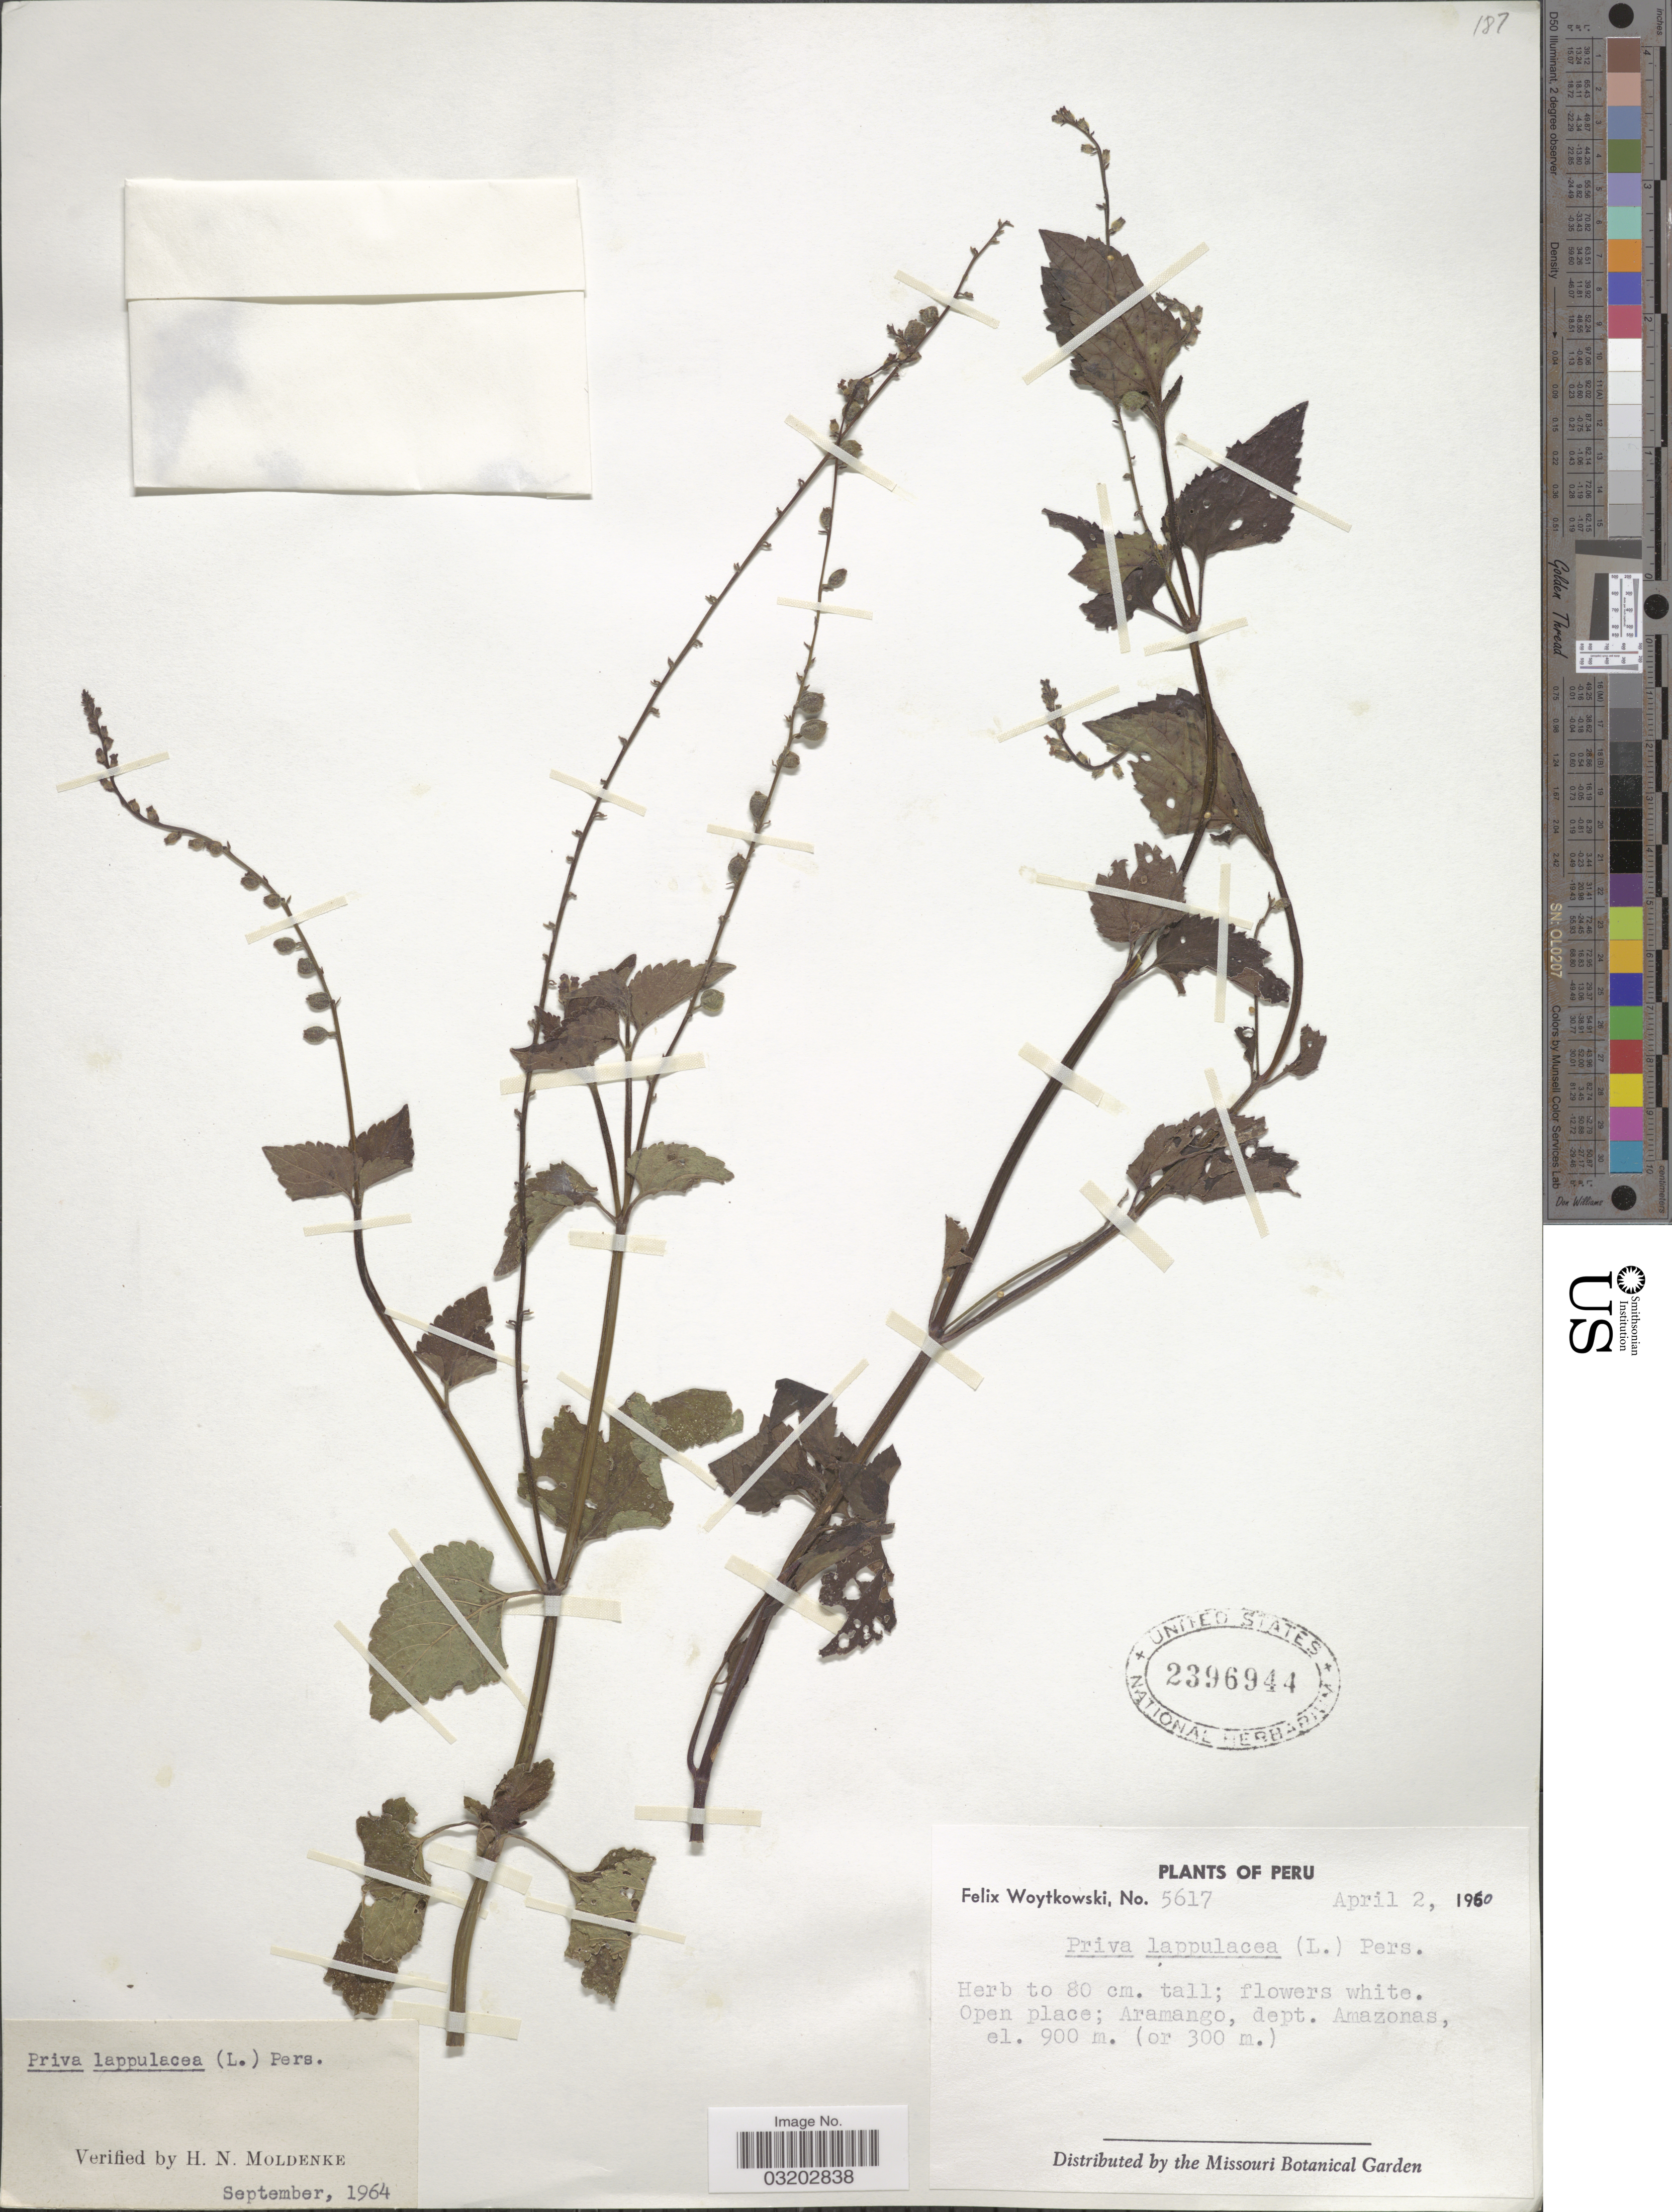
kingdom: Plantae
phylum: Tracheophyta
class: Magnoliopsida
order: Lamiales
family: Verbenaceae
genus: Priva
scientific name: Priva lappulacea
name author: (L.) Pers.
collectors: F. Woytkowski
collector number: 5617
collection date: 1960-04-02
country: Peru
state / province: Amazonas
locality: Aramango, dept. Amazonas.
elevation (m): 300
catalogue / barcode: US 2396944